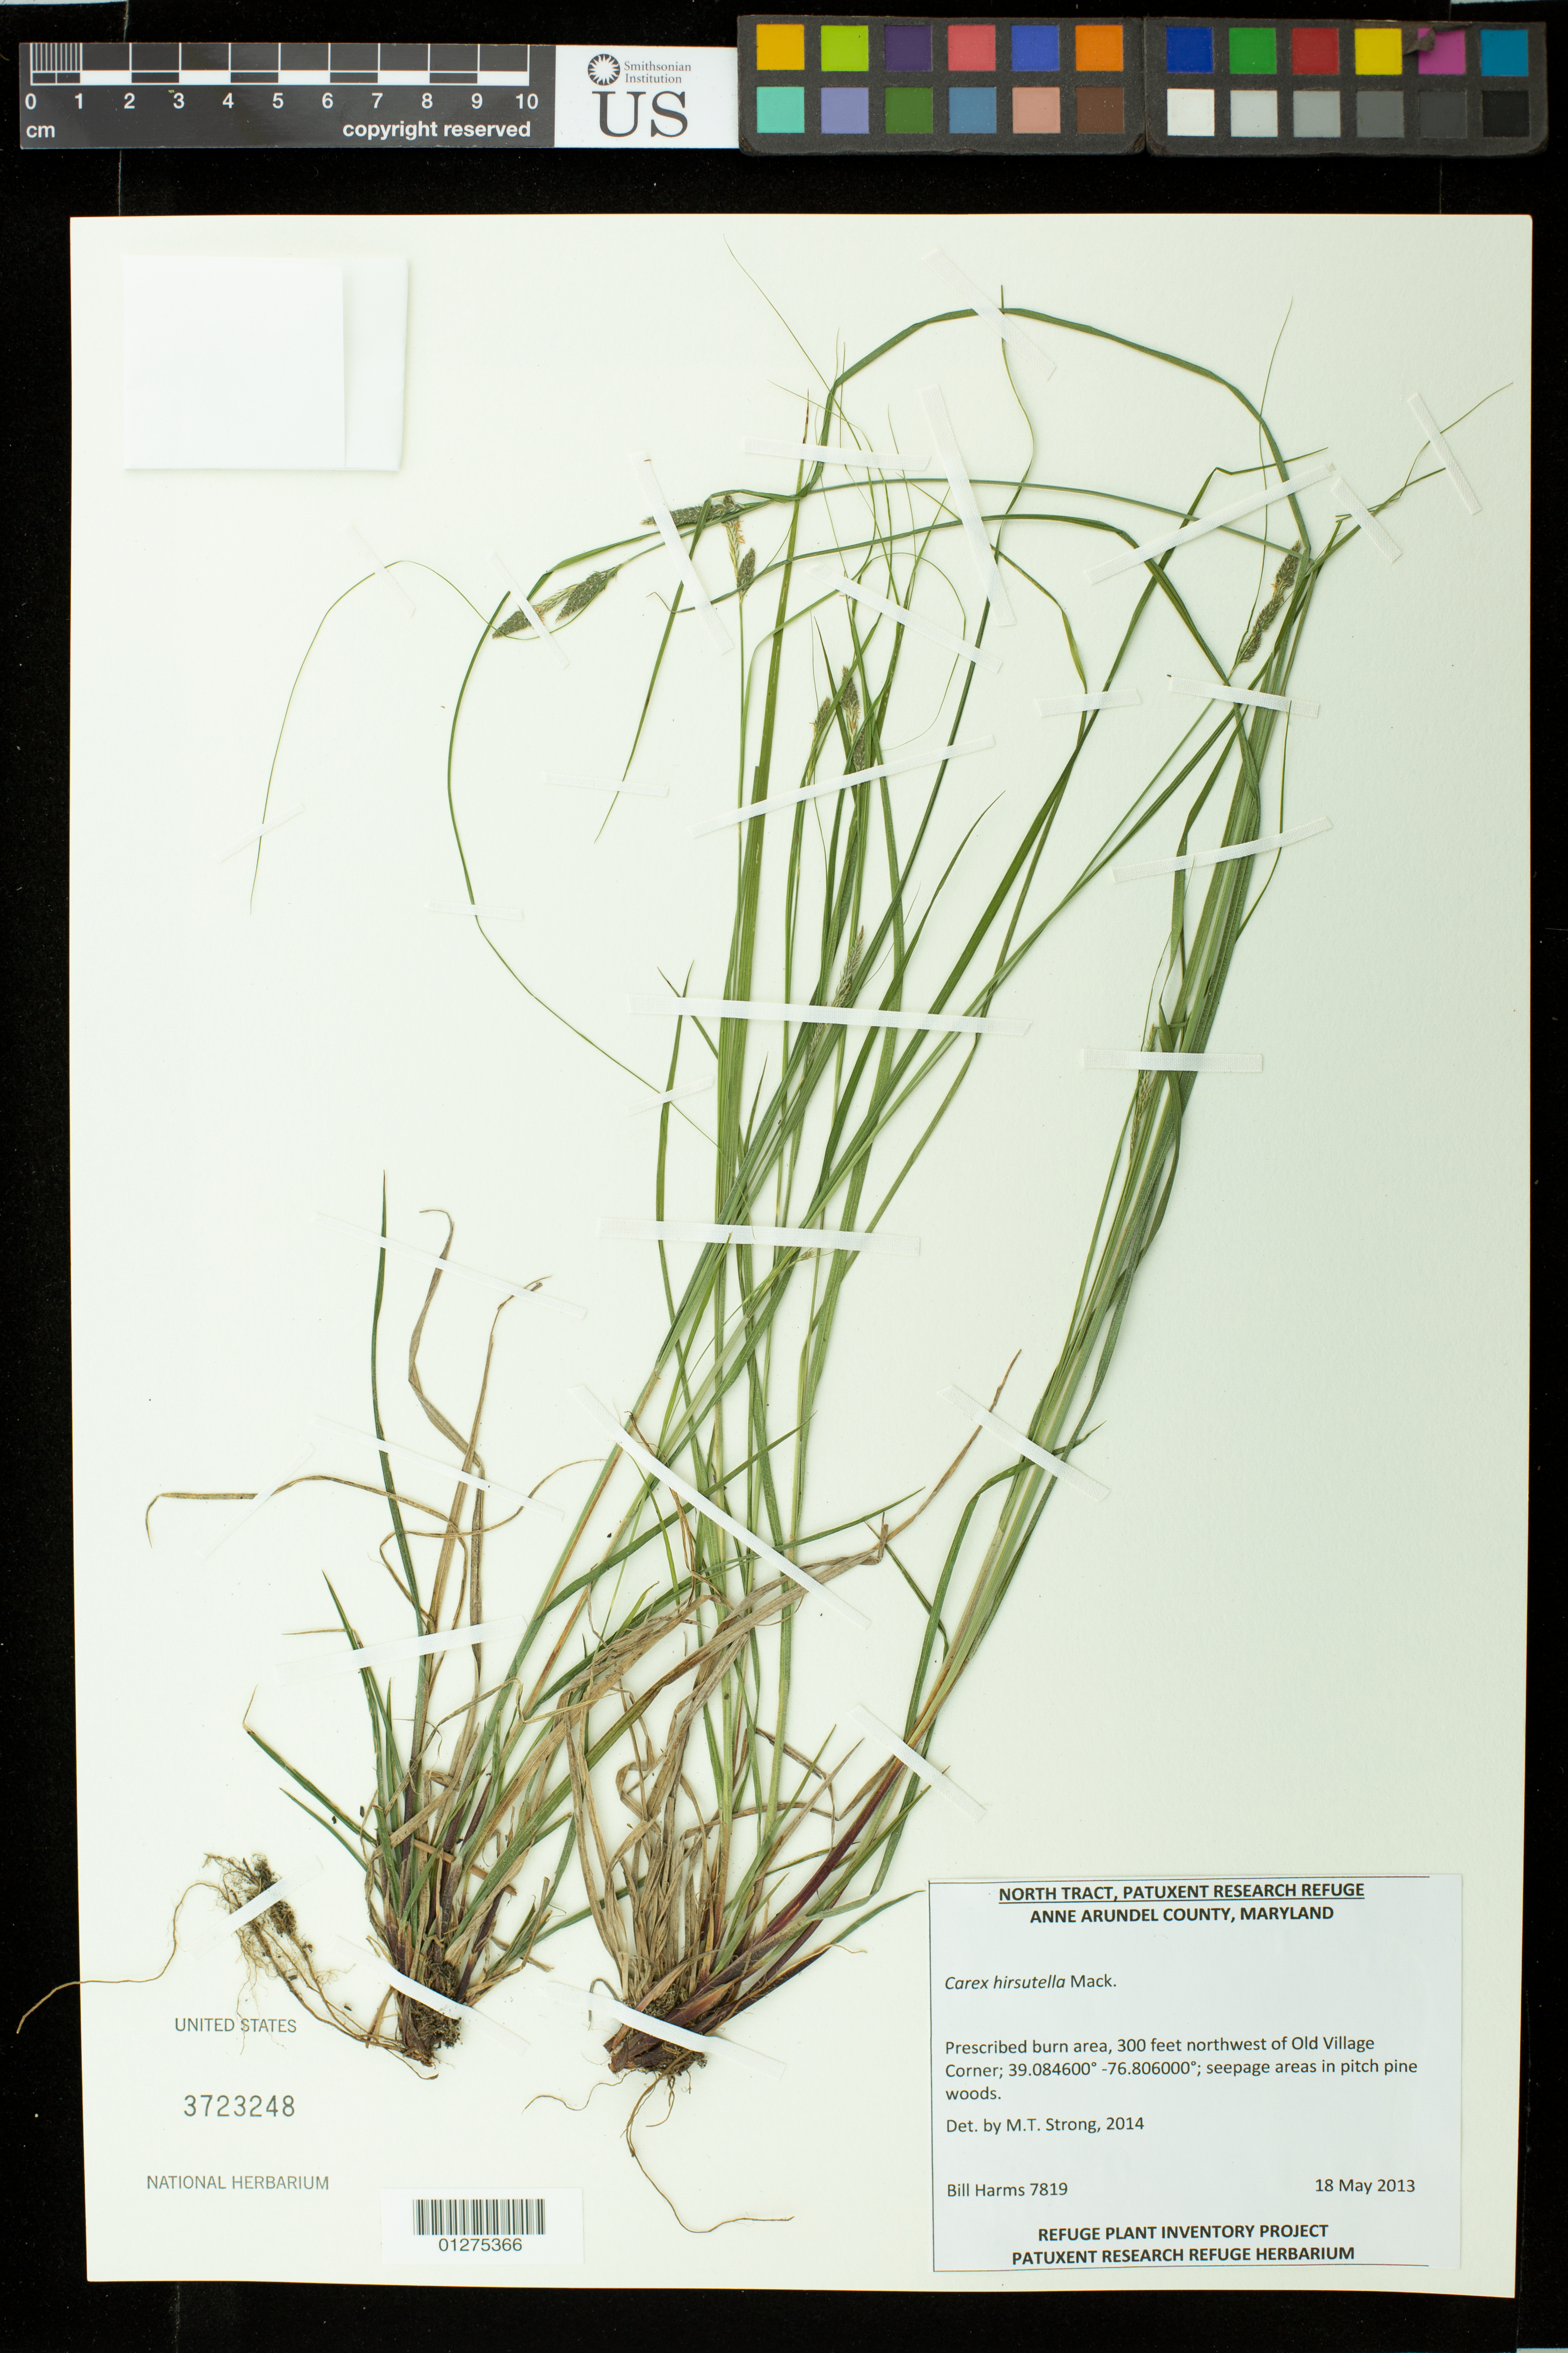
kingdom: Plantae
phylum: Tracheophyta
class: Liliopsida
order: Poales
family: Cyperaceae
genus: Carex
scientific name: Carex hirsutella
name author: Mack.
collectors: B. Harms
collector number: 7819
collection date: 2013-05-18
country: United States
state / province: Maryland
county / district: Anne Arundel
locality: Prescrioed burn area, 300 feet northwest of Old Village Corner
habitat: siepage areas in pitch pine woods.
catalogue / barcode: US 3723248